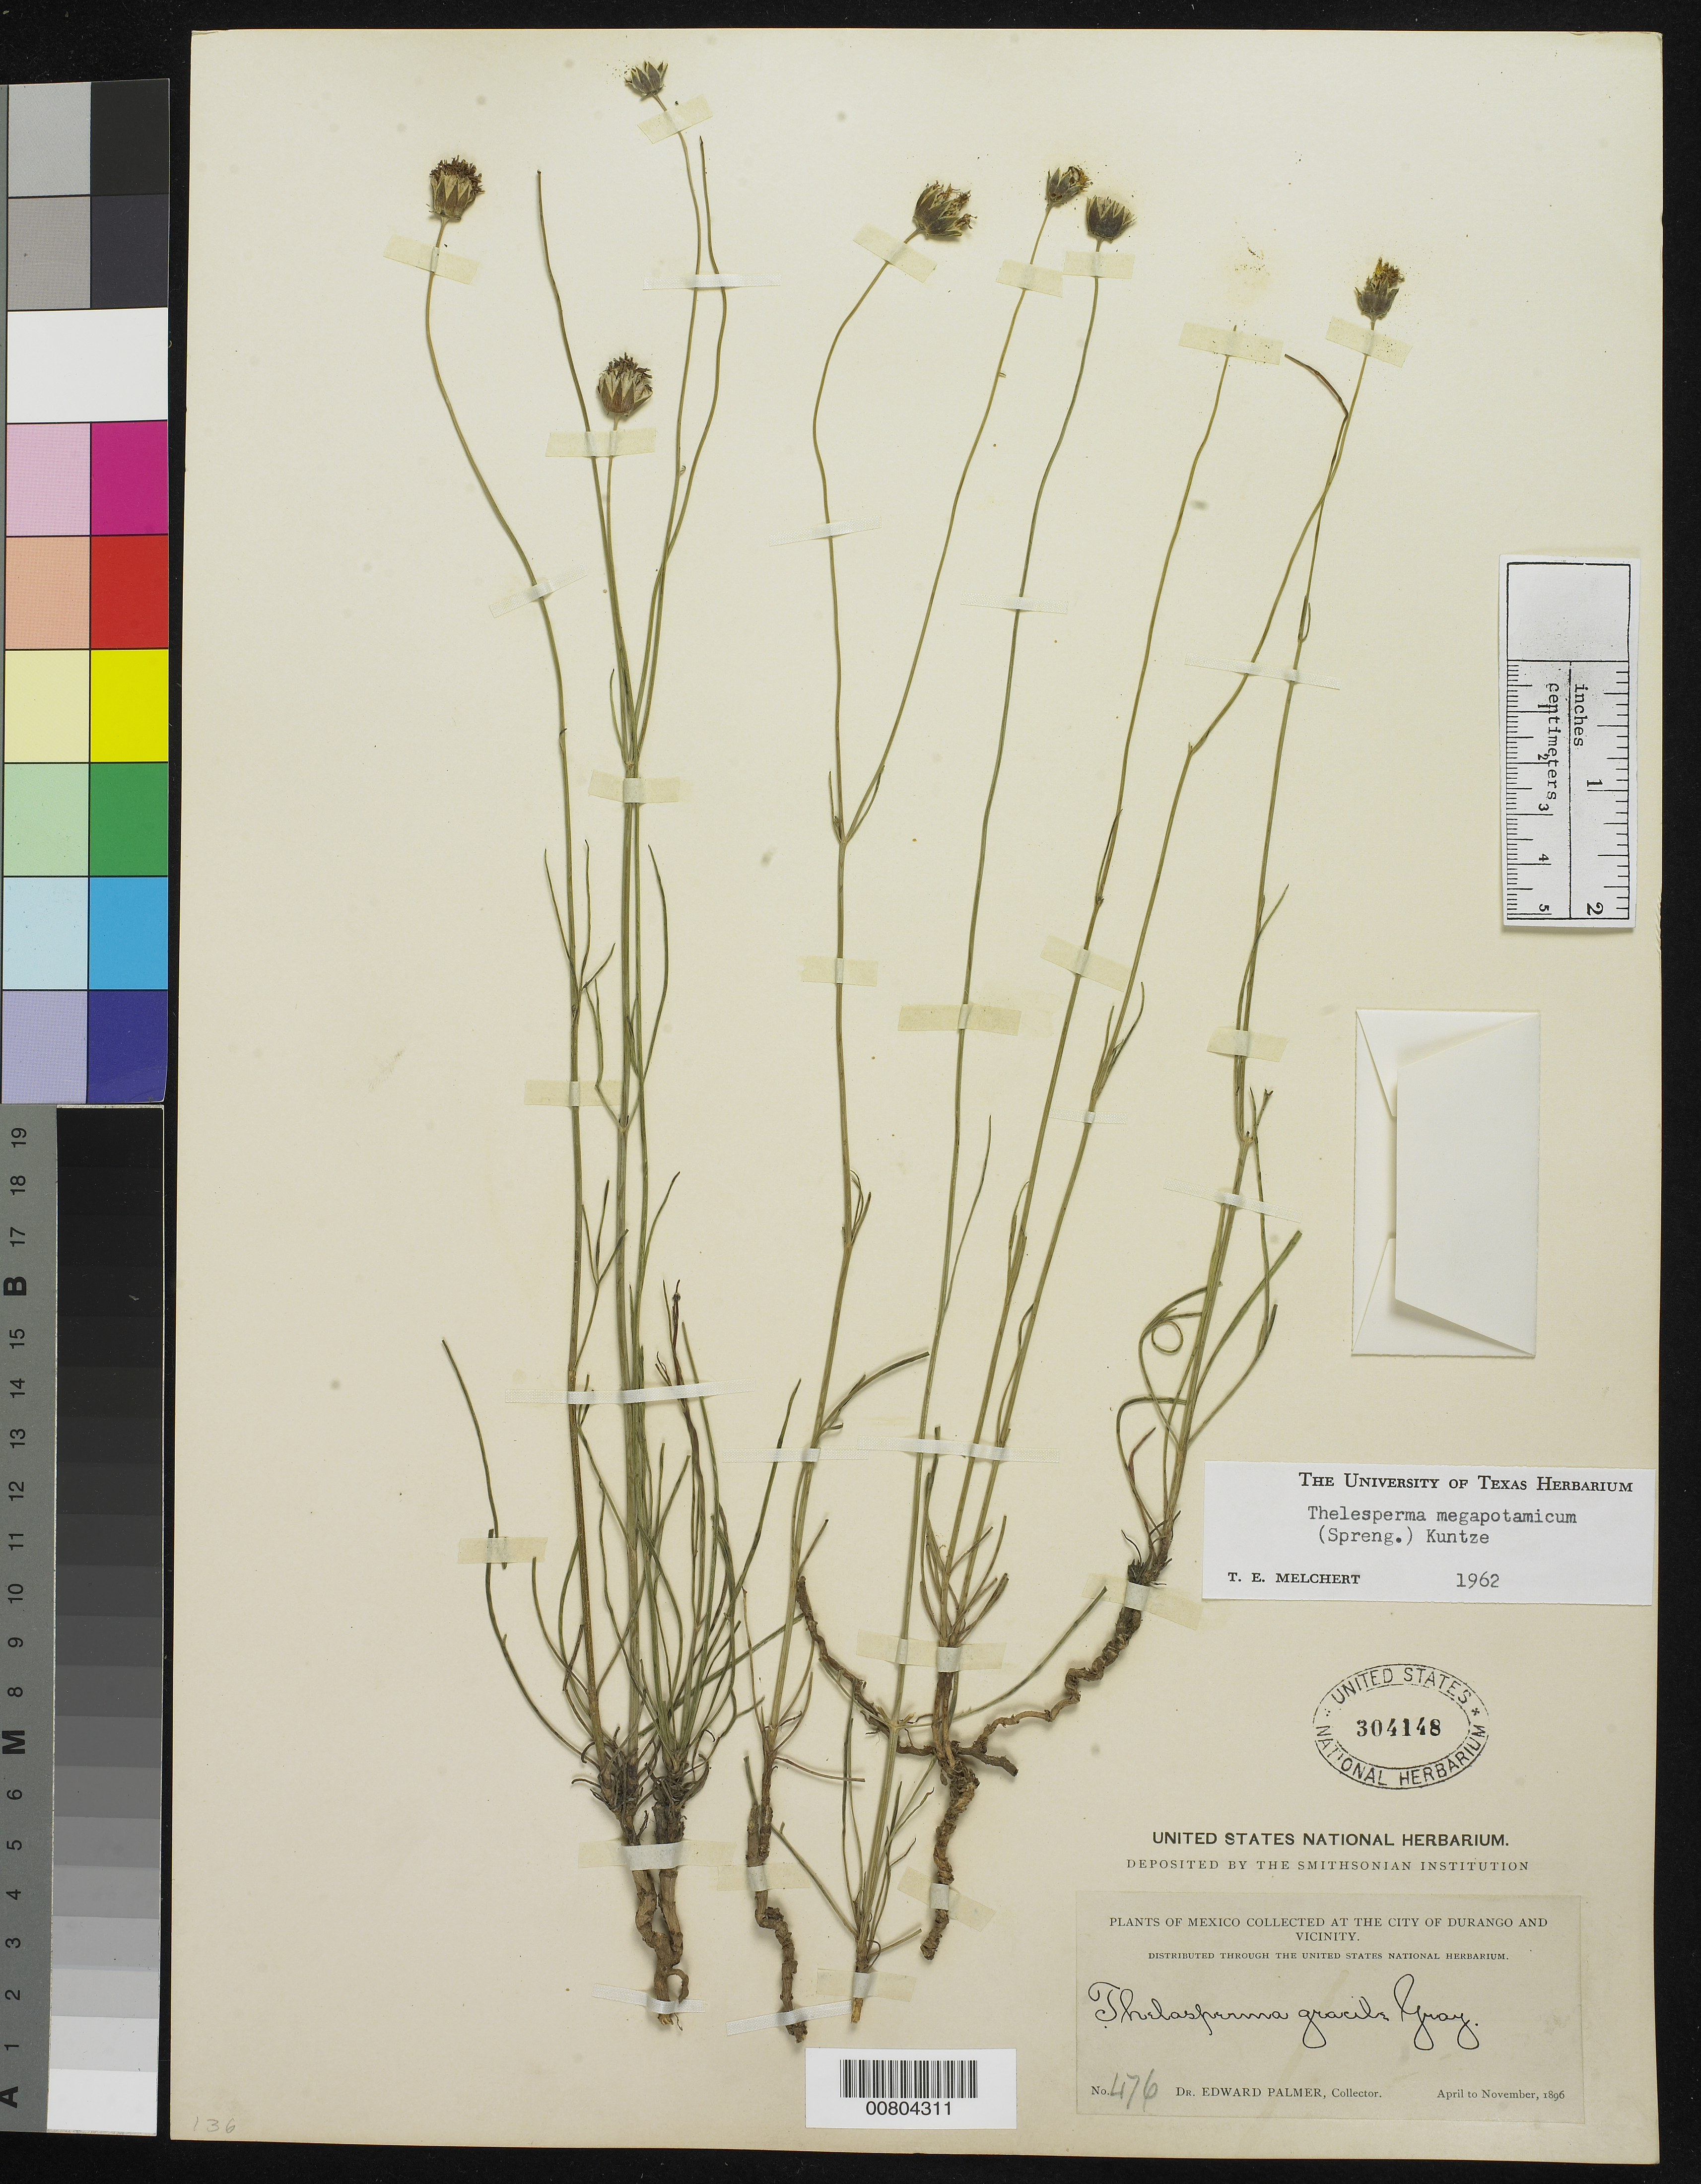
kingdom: Plantae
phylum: Tracheophyta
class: Magnoliopsida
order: Asterales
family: Asteraceae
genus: Thelesperma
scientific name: Thelesperma megapotamicum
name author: (Spreng.) Herter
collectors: E. Palmer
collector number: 476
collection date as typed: Apr 1896 to -- Nov 1896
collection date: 1896-04/1896-11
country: Mexico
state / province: Durango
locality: City of Durango and vicinity.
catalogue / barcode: US 304148